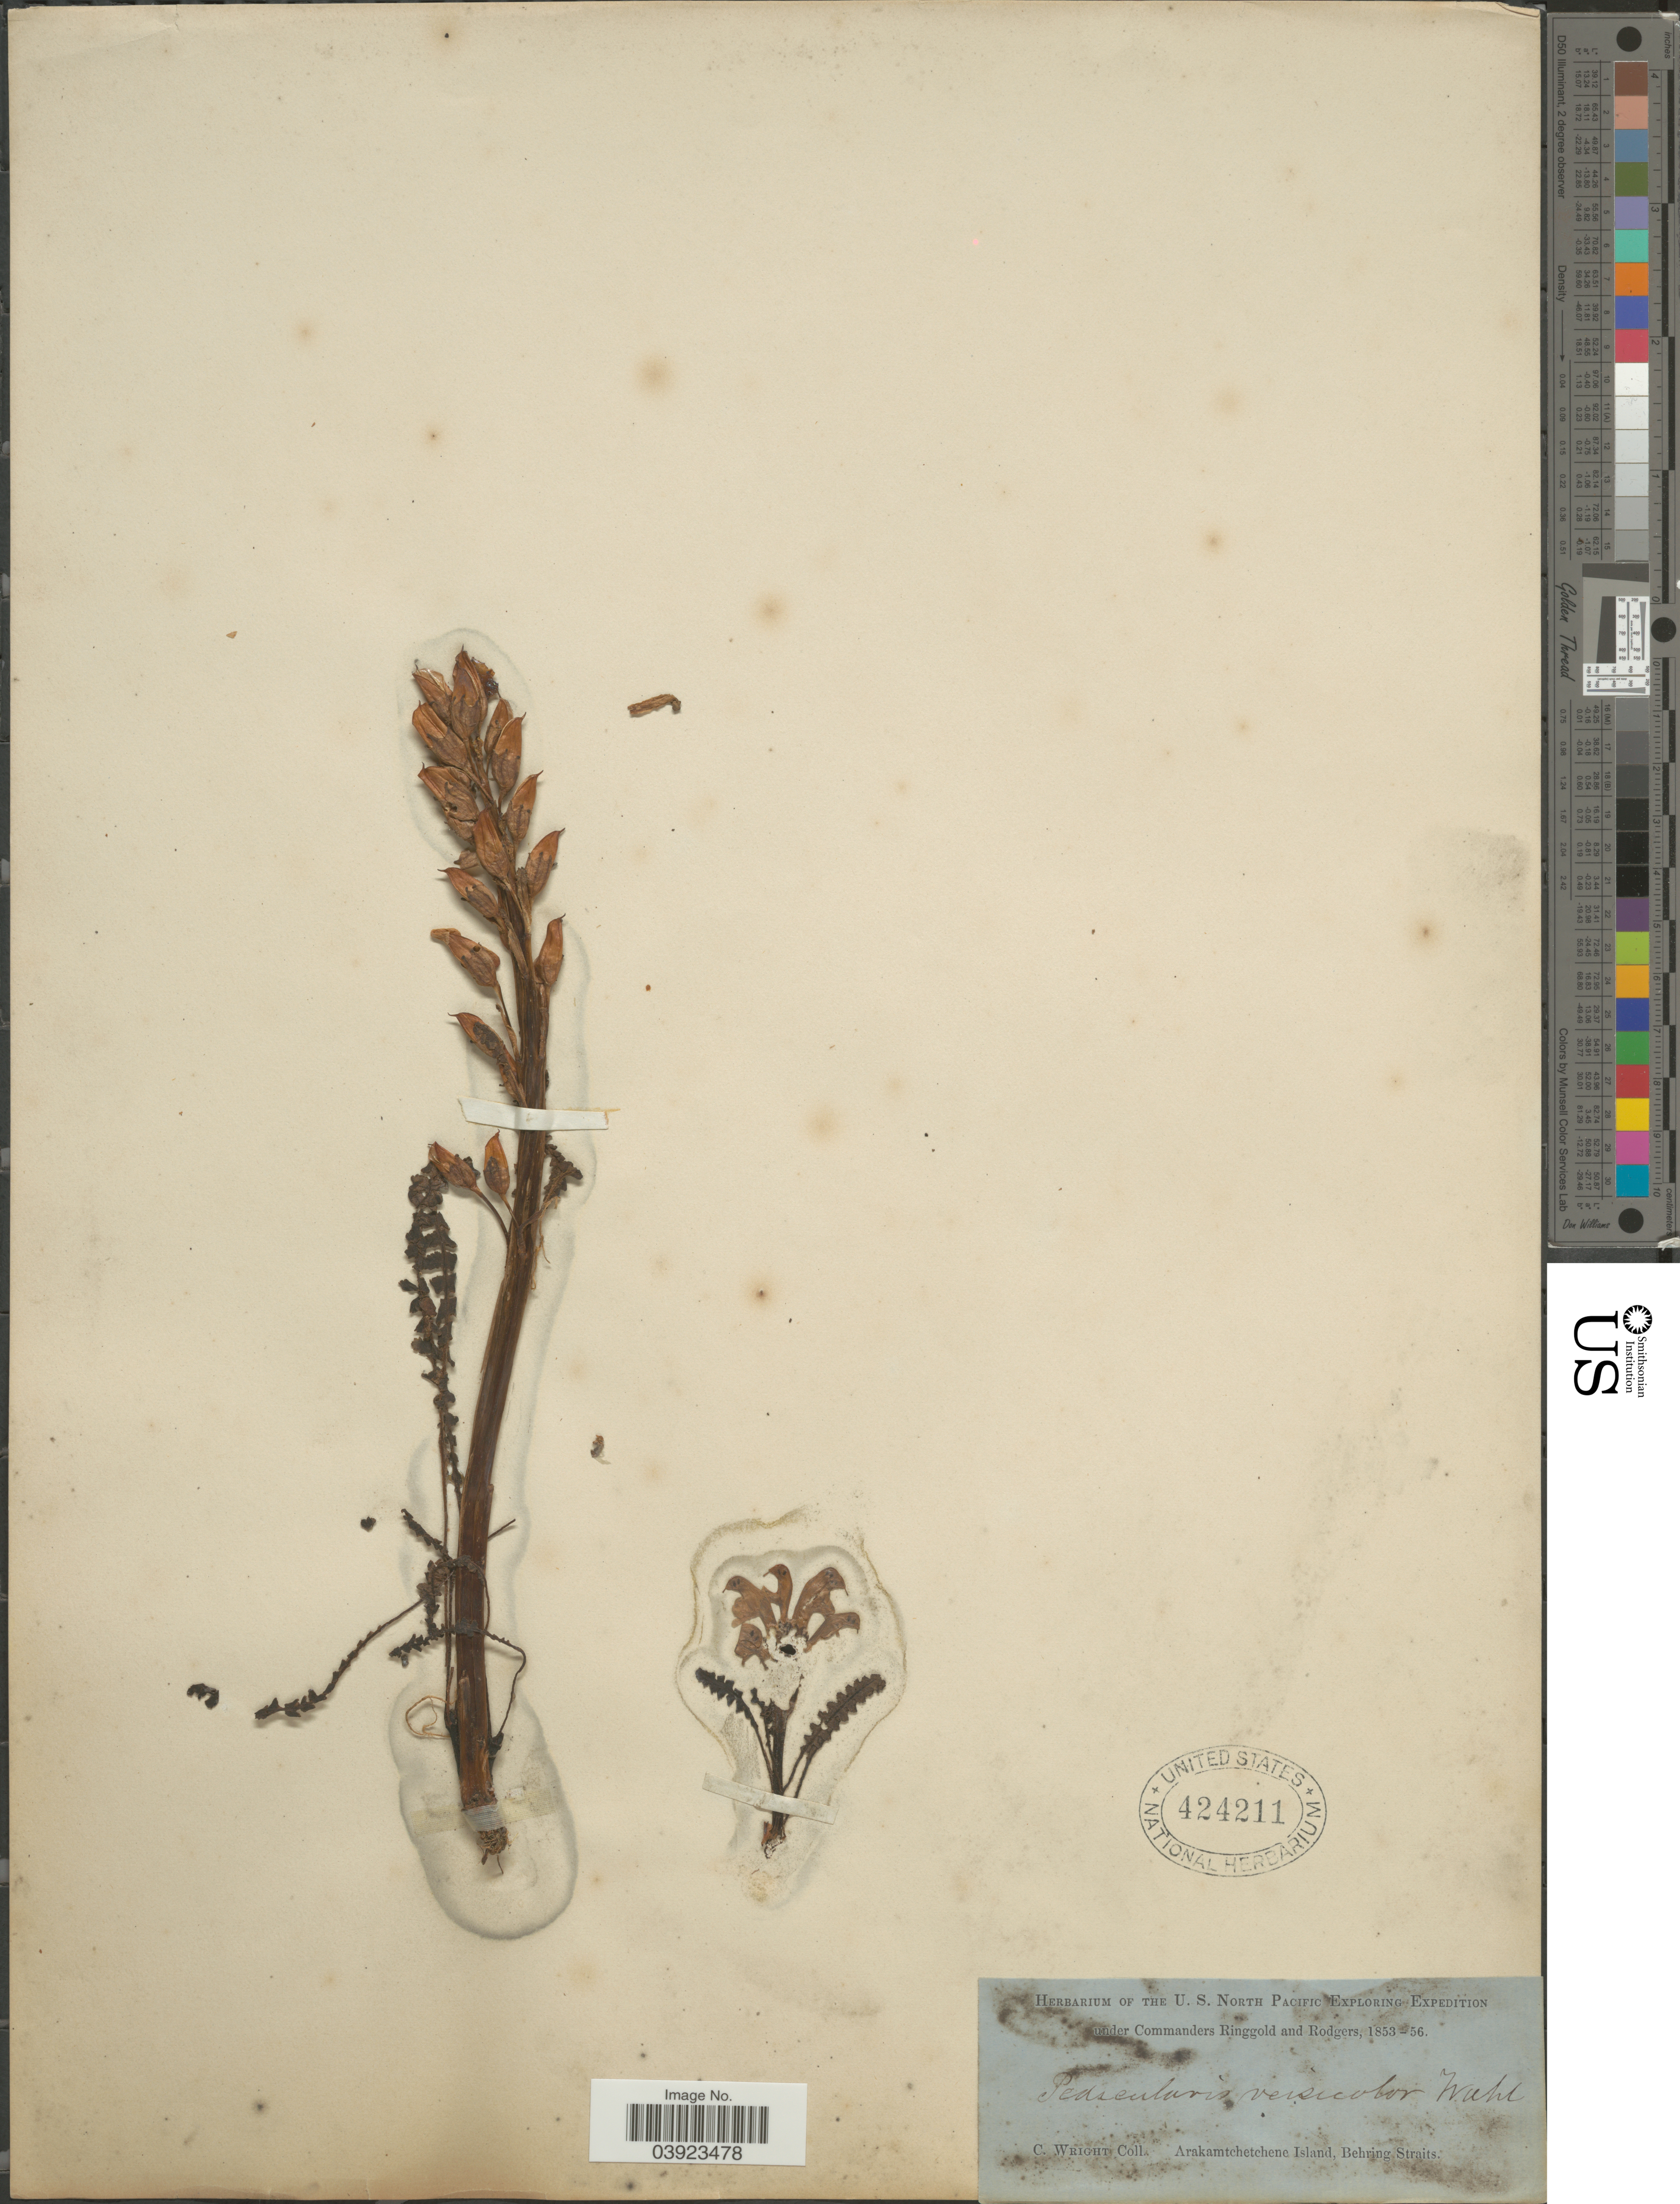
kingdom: Plantae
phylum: Tracheophyta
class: Magnoliopsida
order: Lamiales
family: Orobanchaceae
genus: Pedicularis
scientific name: Pedicularis versicolor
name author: Wahlenb.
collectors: C. Wright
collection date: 1853/1856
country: Russian Federation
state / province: Chukotka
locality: Arakamtchetchene Island, Behring Straits.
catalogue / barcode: US 424211